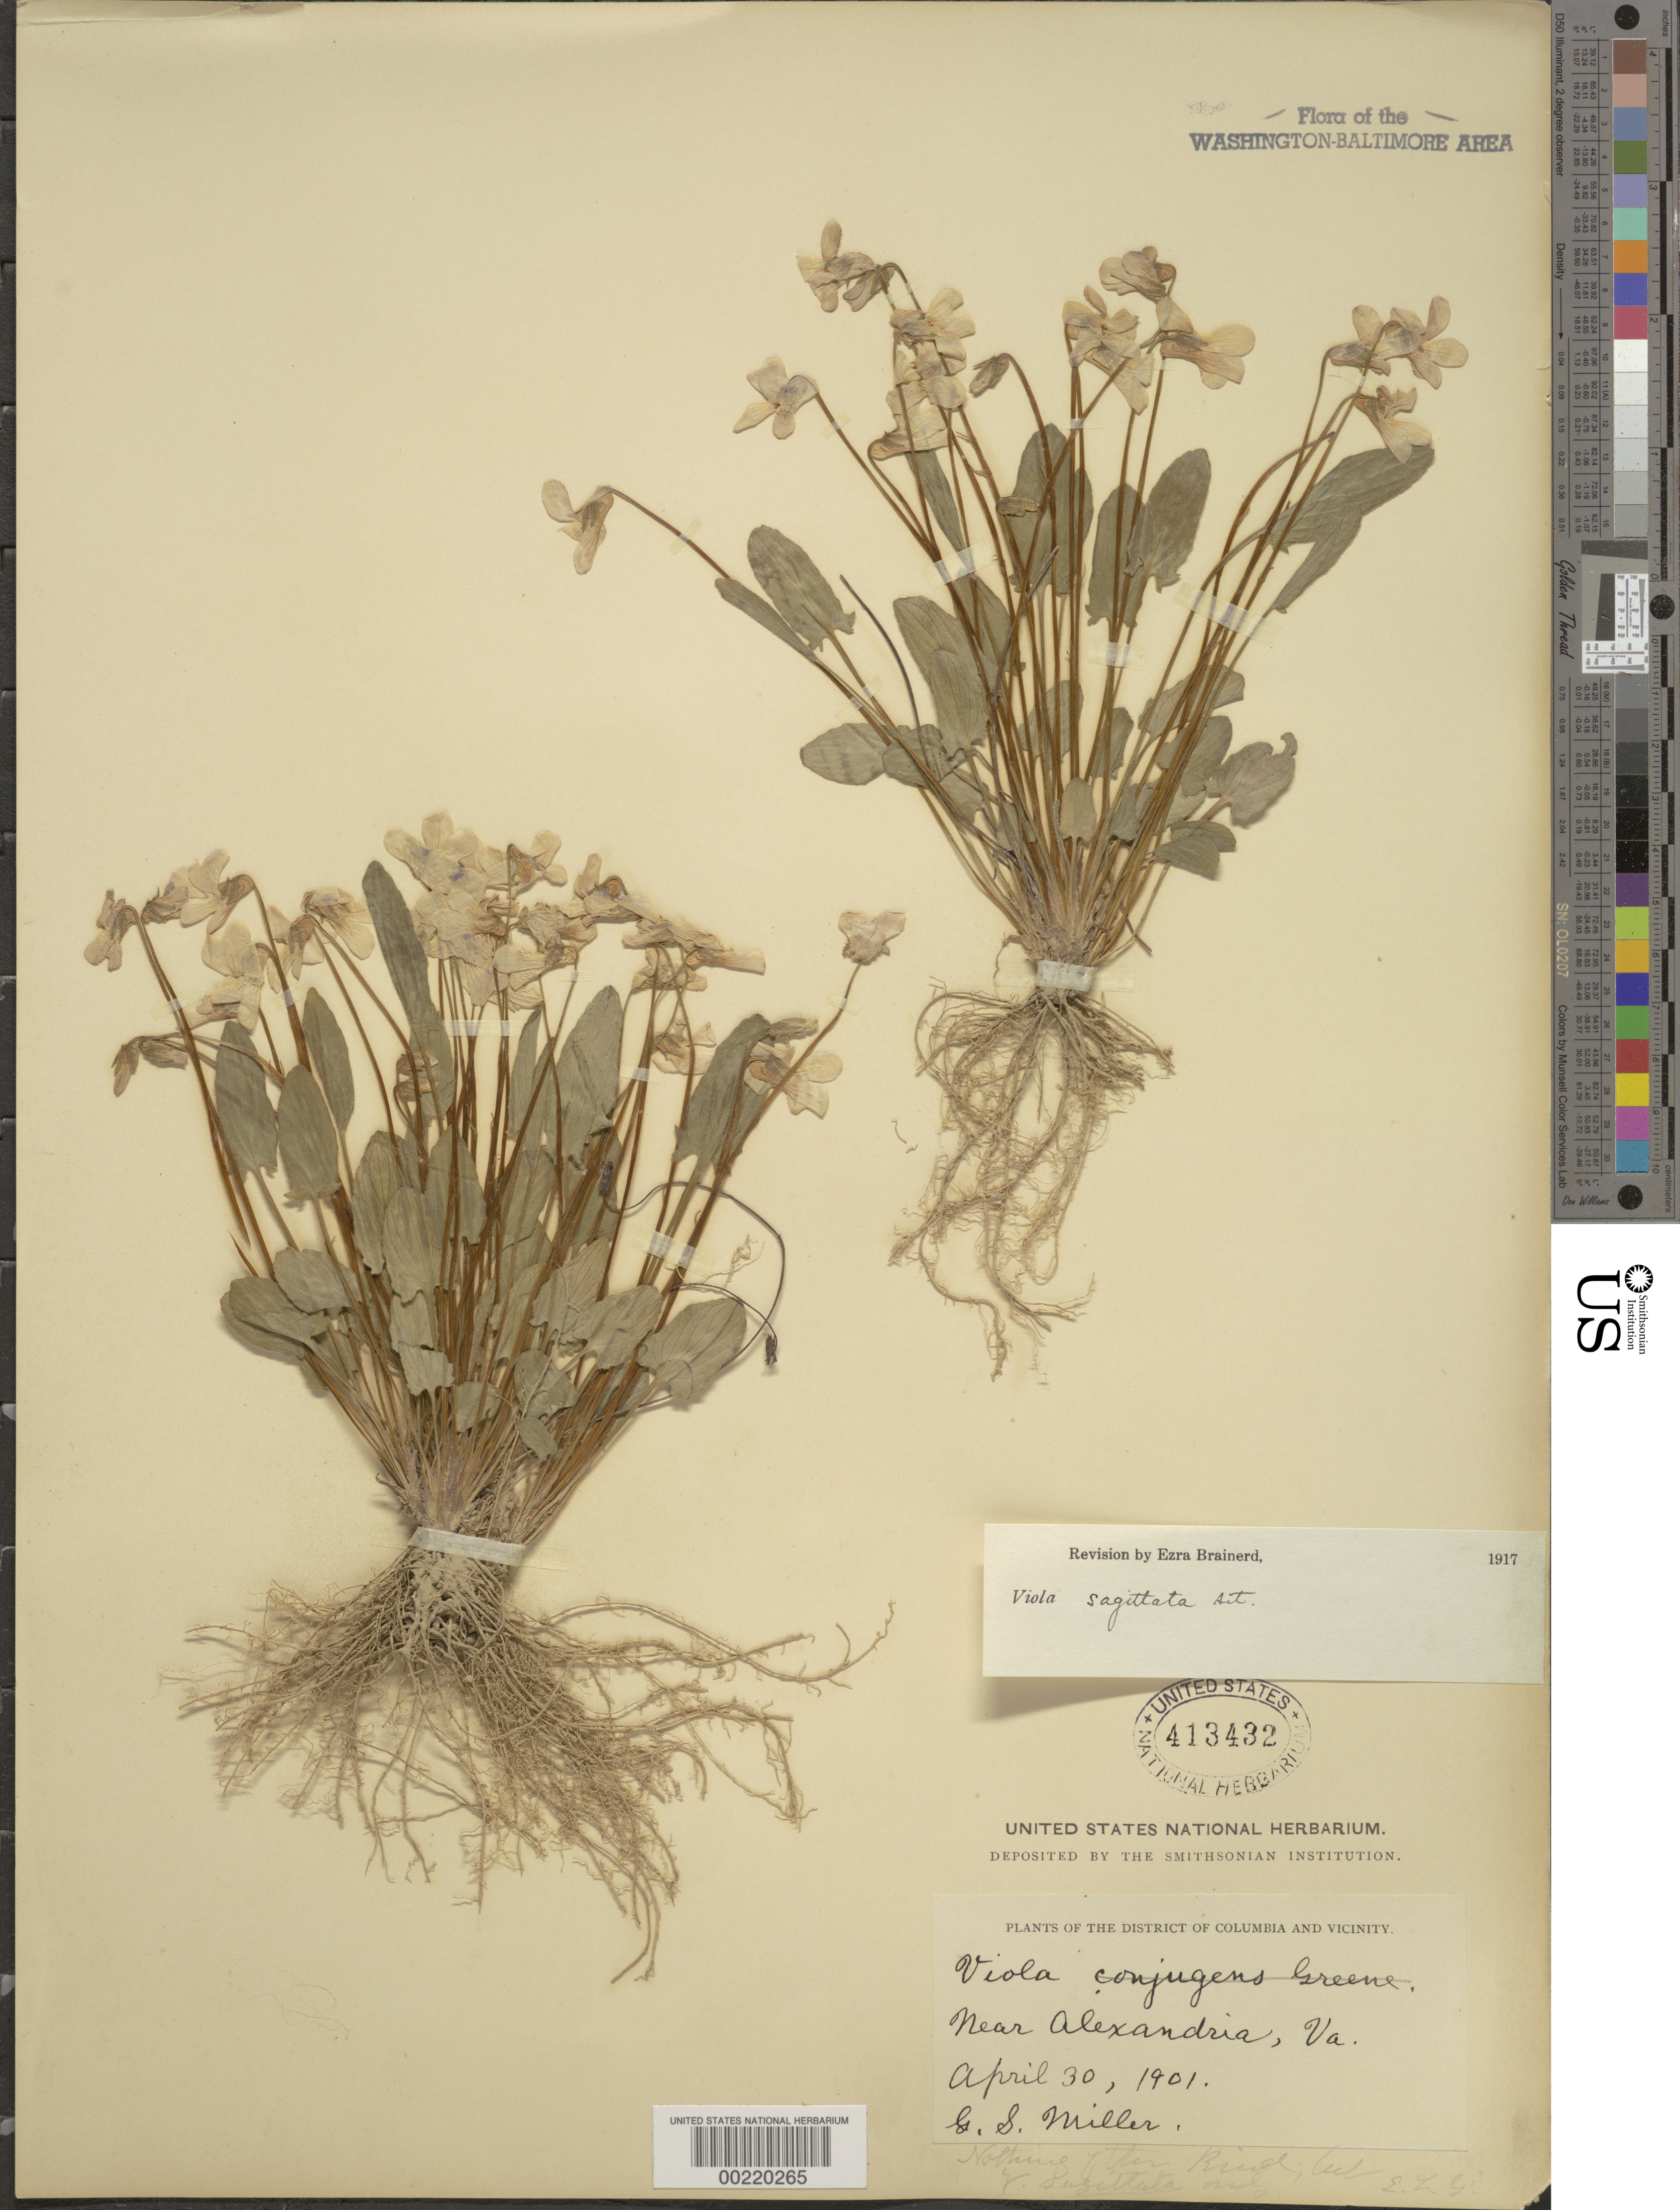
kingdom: Plantae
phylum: Tracheophyta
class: Magnoliopsida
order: Malpighiales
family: Violaceae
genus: Viola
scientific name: Viola sagittata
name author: Aiton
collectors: G. S. Miller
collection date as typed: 30 Apr 1901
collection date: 1901-04-30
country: United States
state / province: Virginia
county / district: City of Alexandria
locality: Alexandria vicinity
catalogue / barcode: US 413432